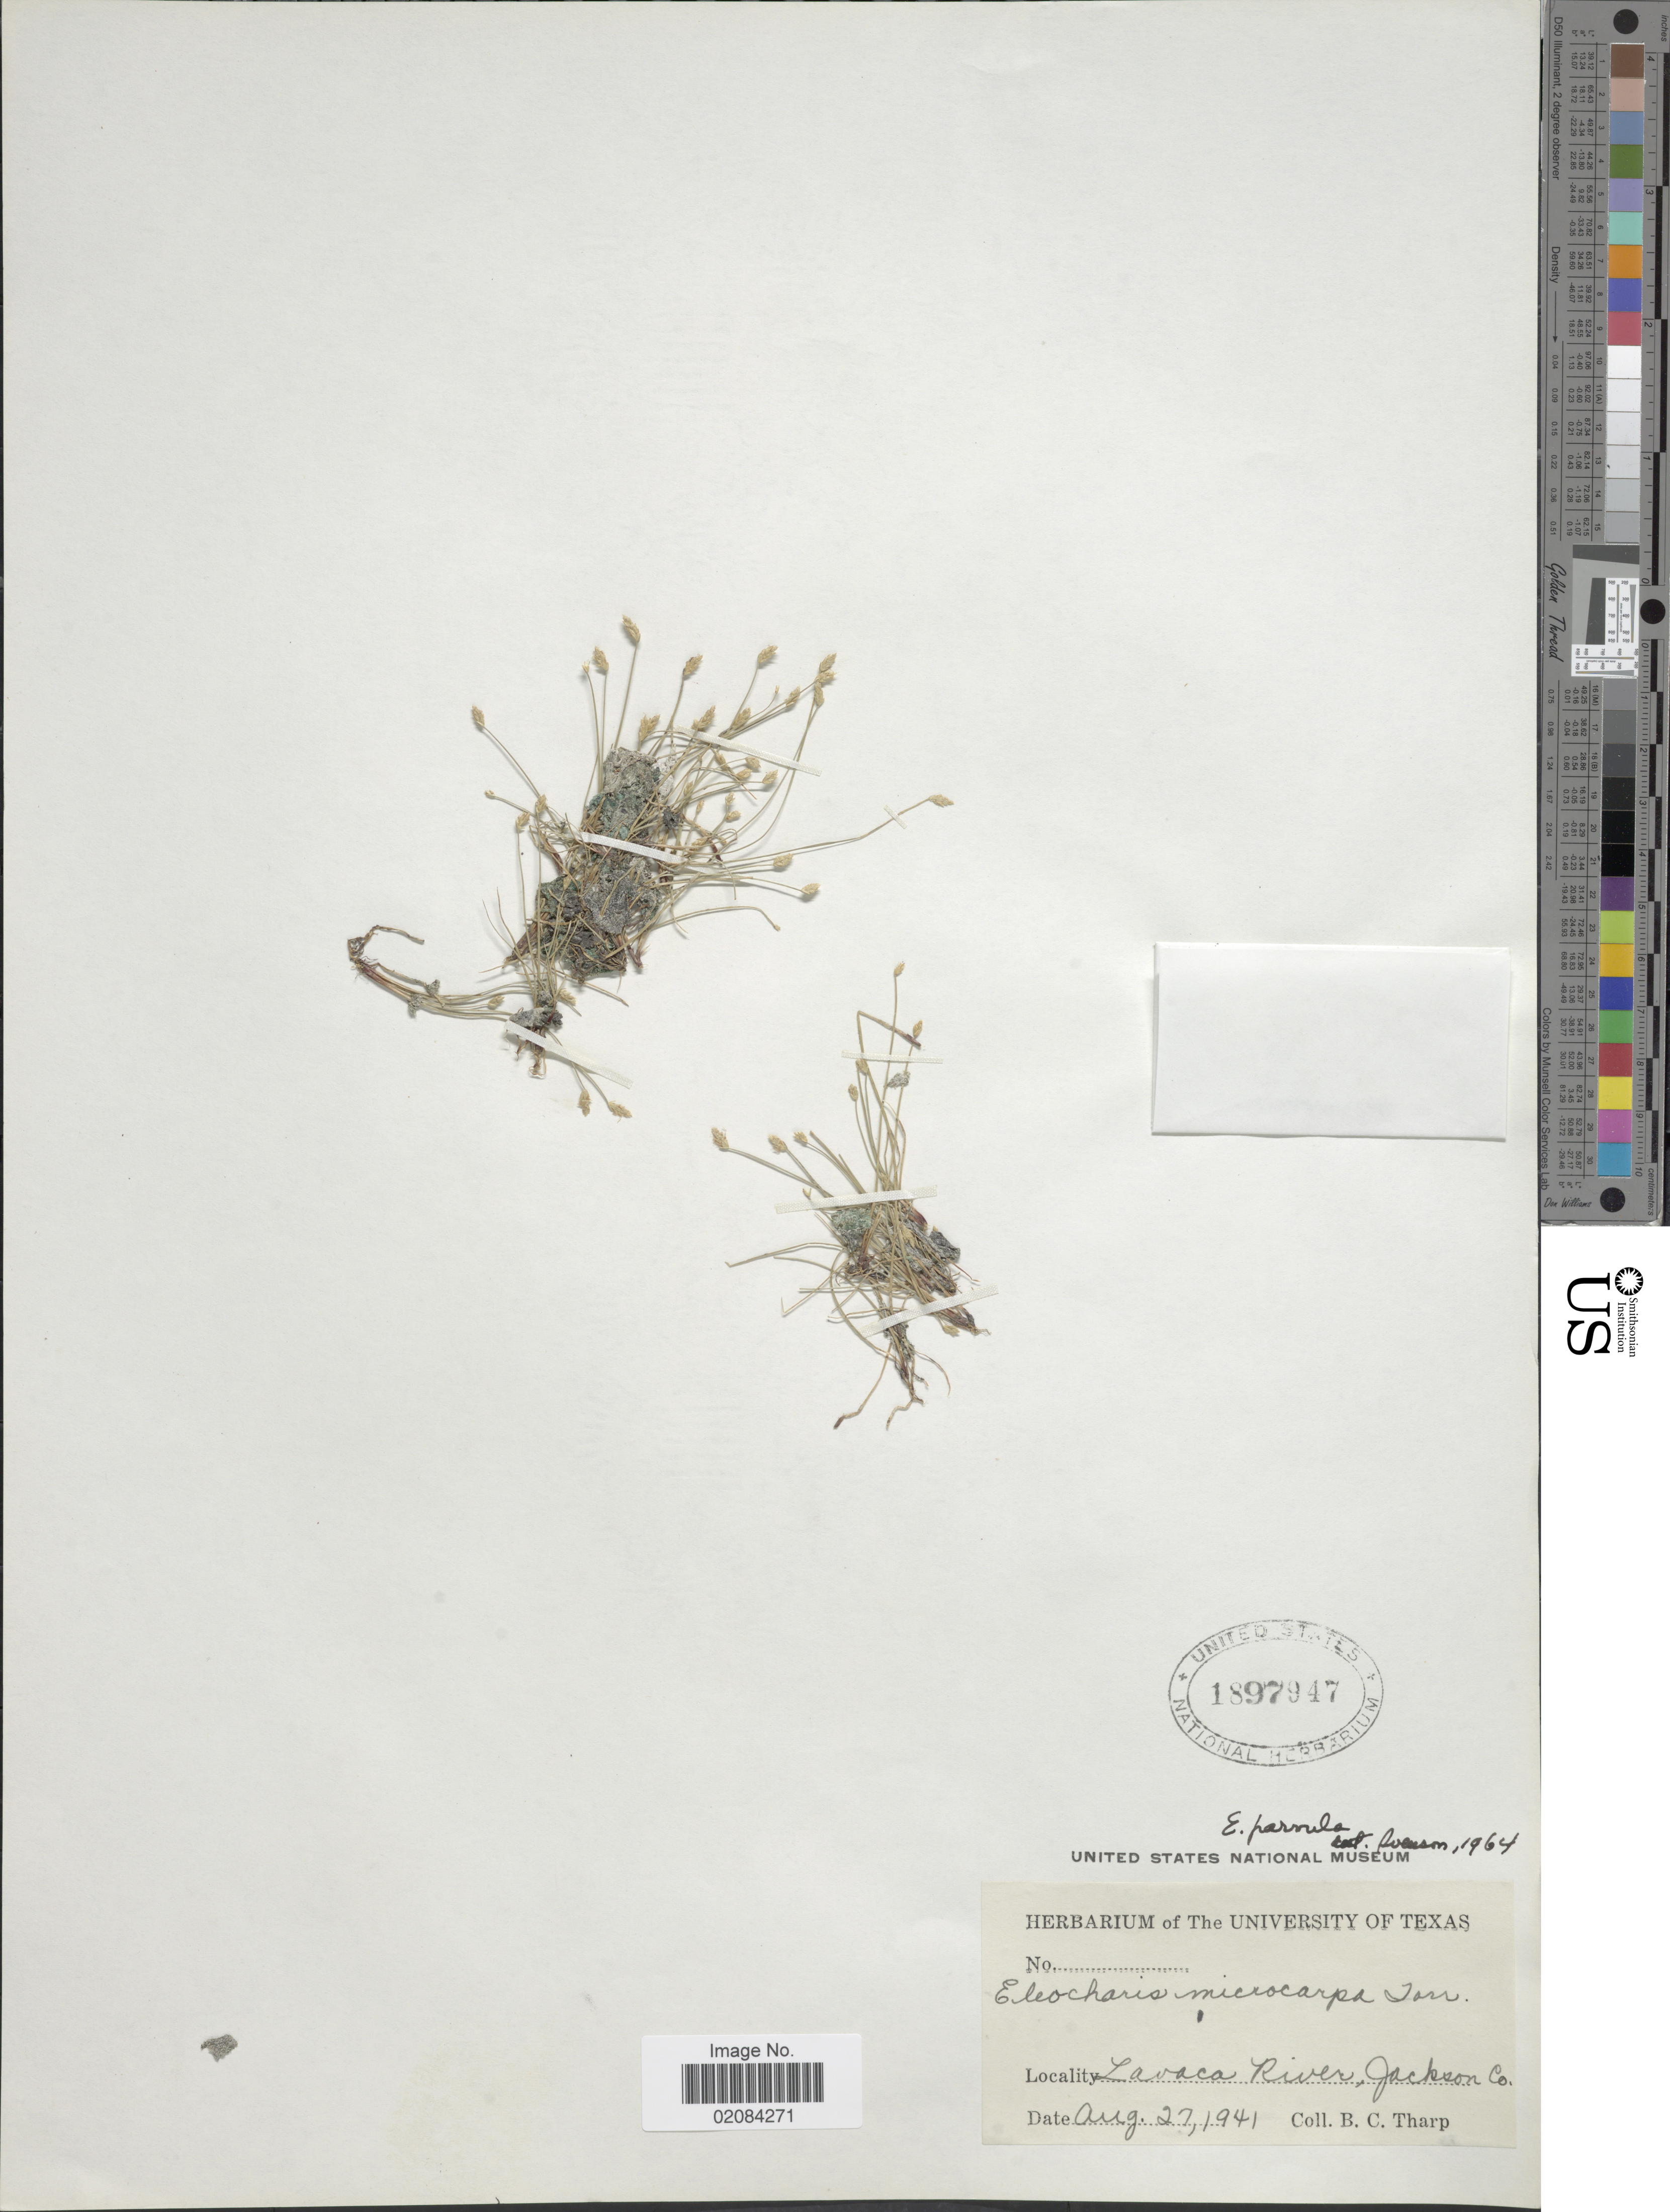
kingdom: Plantae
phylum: Tracheophyta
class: Liliopsida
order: Poales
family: Cyperaceae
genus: Eleocharis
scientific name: Eleocharis parvula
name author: (Roem. & Schult.) Link ex Williams et al.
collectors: B. C. Tharp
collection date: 1941-08-27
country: United States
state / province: Texas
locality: Lavaca River, Jackson Co.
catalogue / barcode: US 1897947